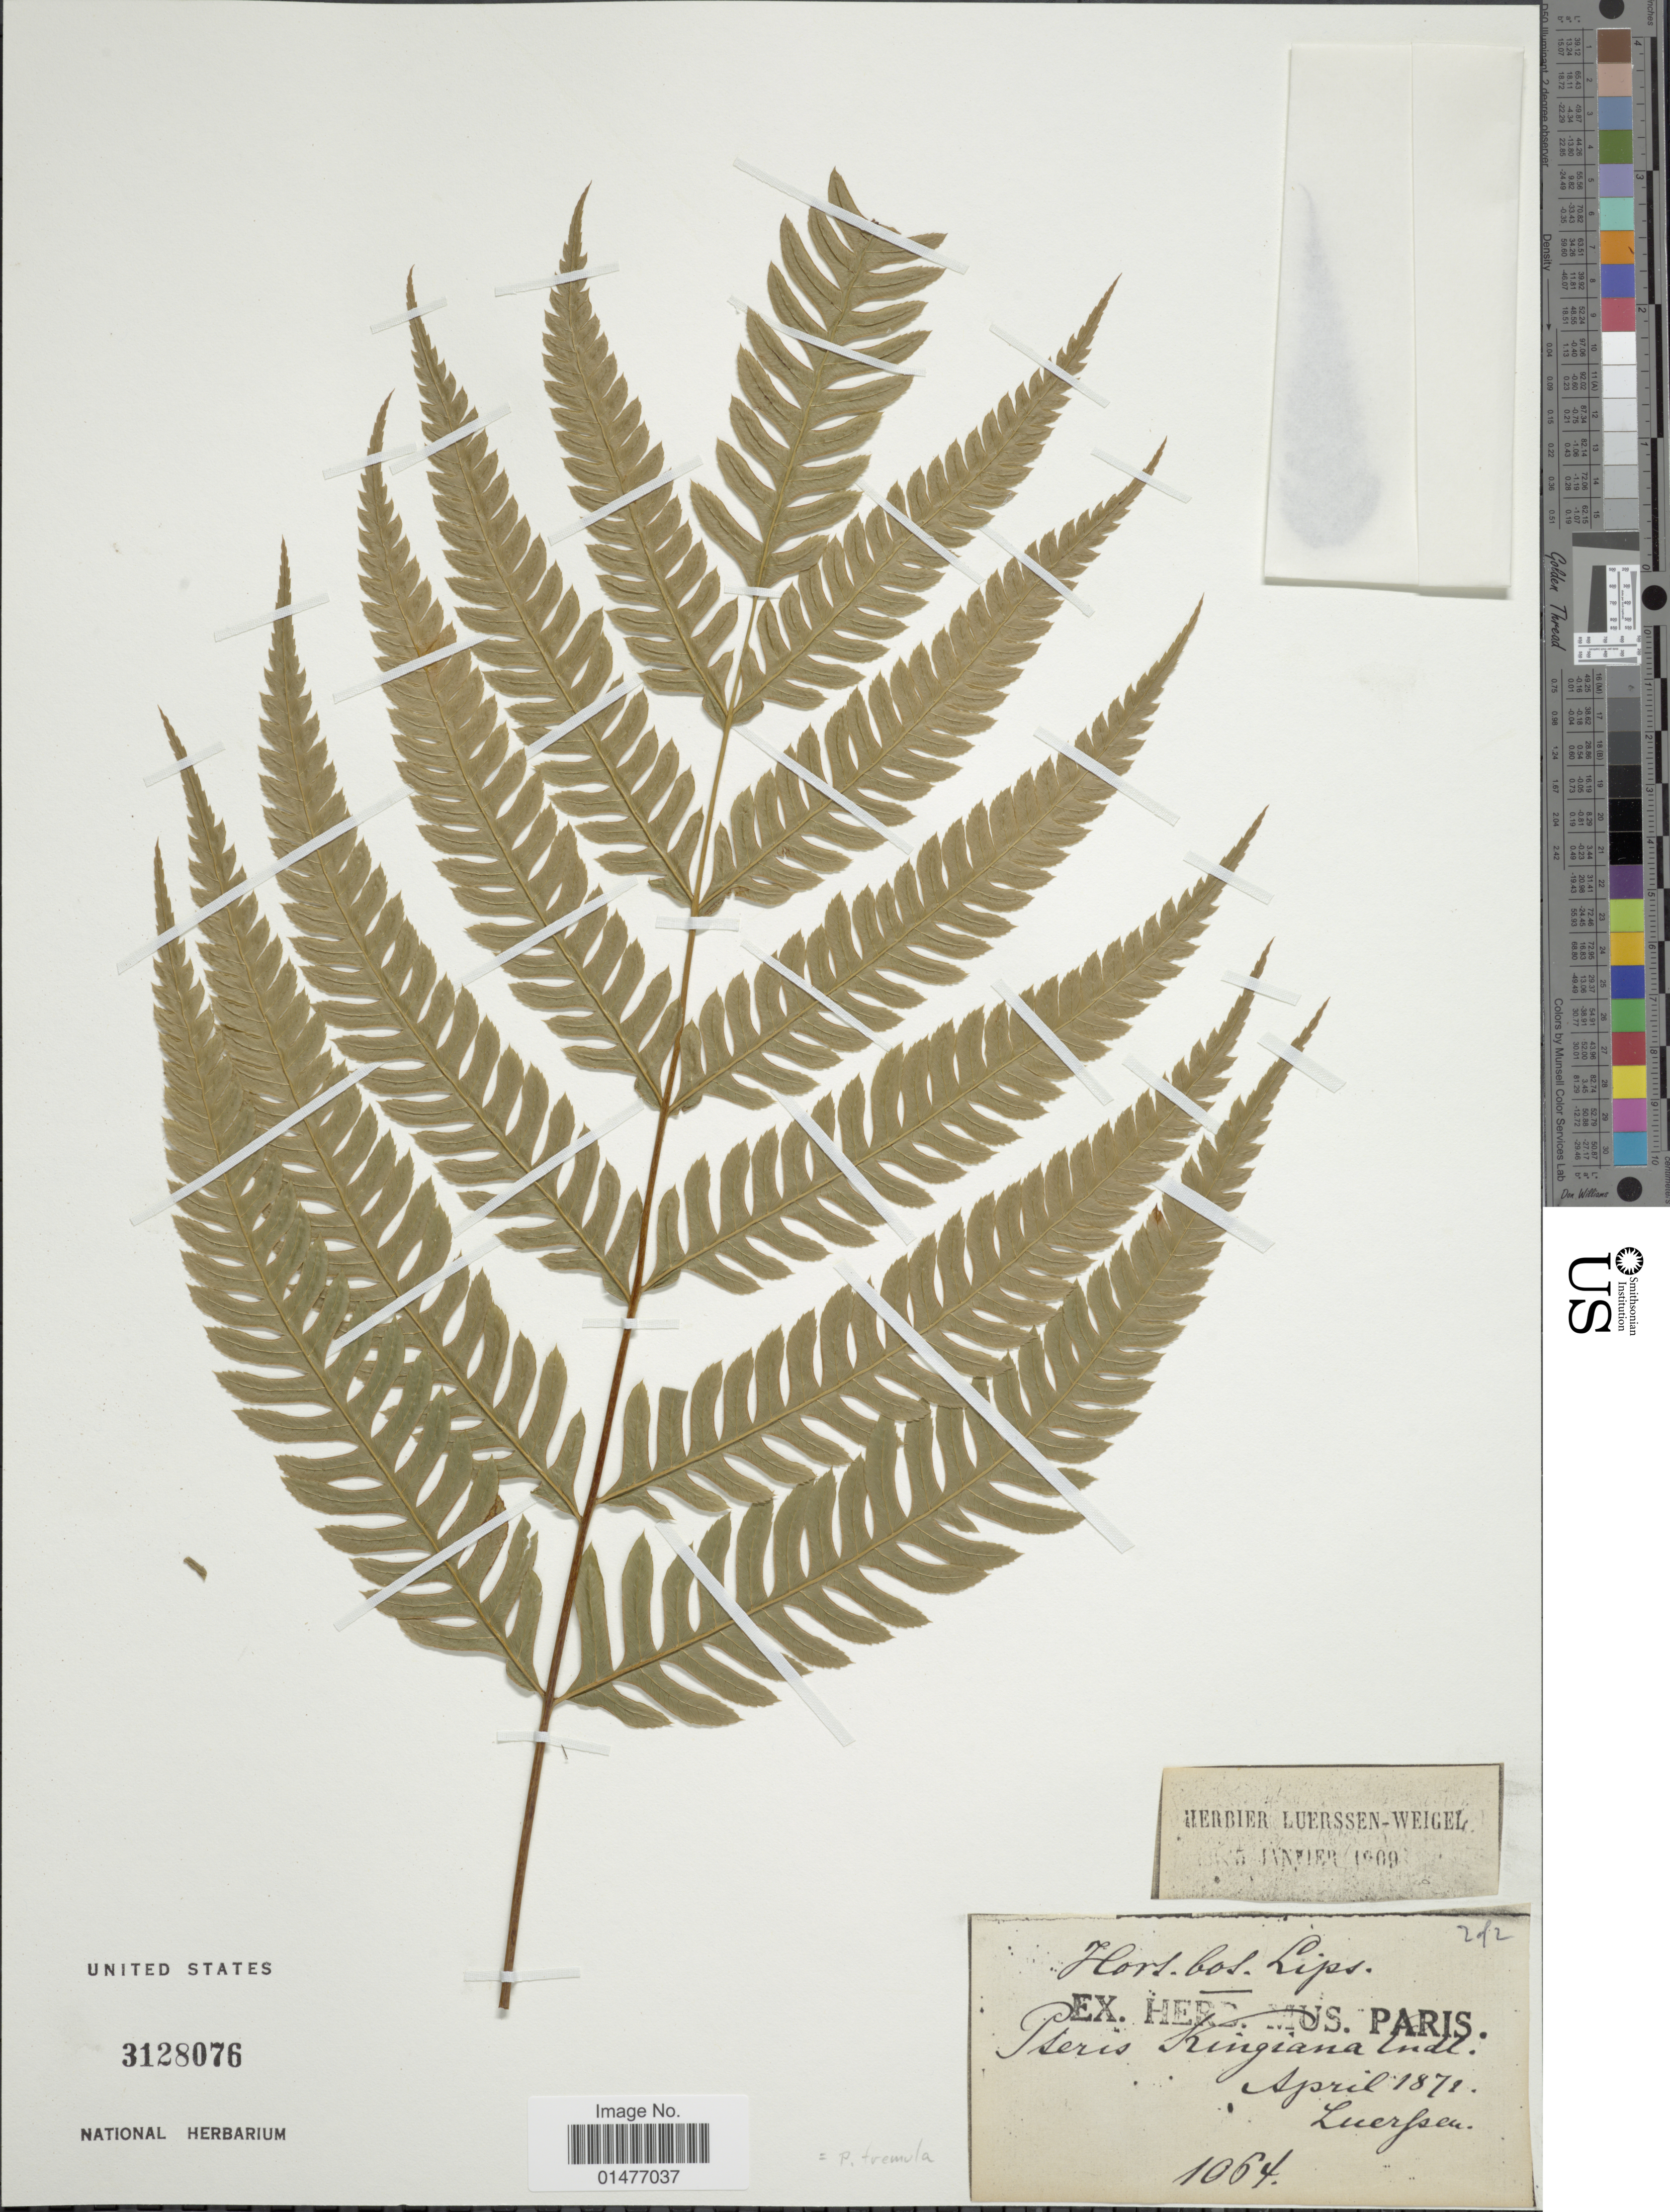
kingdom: Plantae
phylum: Tracheophyta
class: Polypodiopsida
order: Polypodiales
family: Pteridaceae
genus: Pteris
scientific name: Pteris tremula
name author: R. Br.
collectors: Luerssen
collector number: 1064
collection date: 1871-04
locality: Hort Bot. Lips [unsure placement]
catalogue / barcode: US 3128076